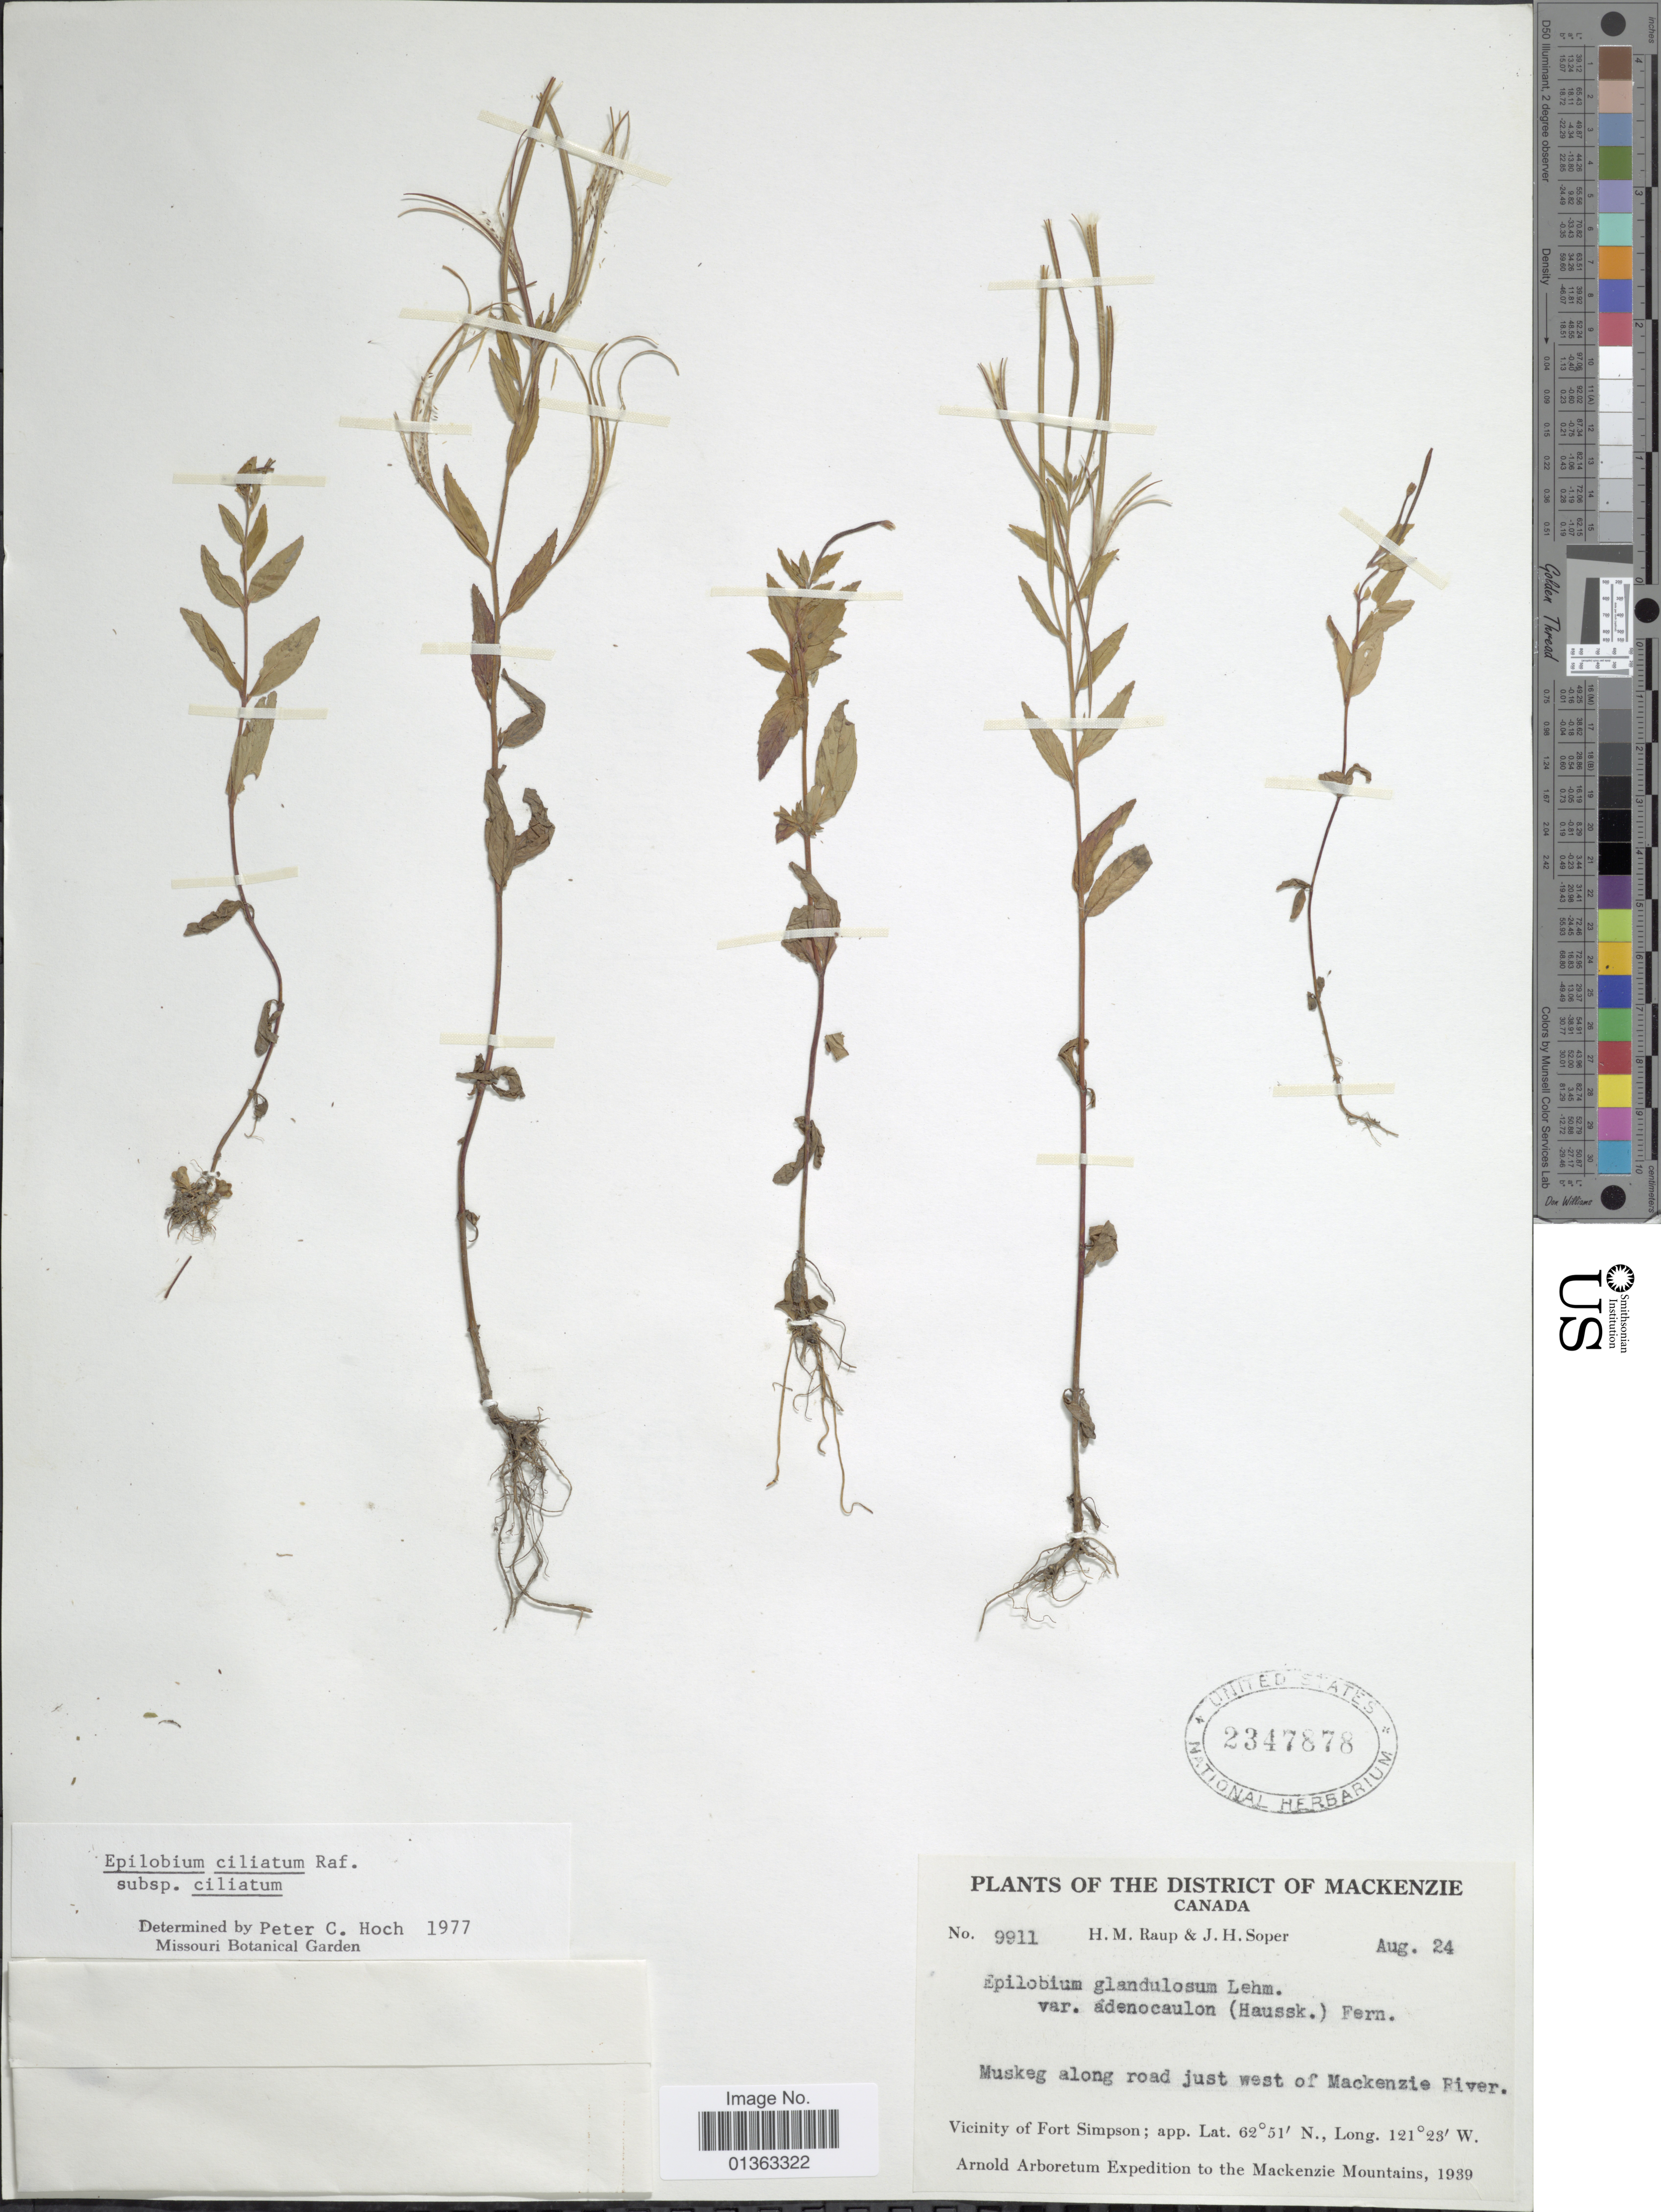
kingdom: Plantae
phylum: Tracheophyta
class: Magnoliopsida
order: Myrtales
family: Onagraceae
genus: Epilobium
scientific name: Epilobium ciliatum subsp. ciliatum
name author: Raf.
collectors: H. Raup & J. H. Soper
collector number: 9911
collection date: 1939-08-24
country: Canada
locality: Muskeg along road just west of Mackenzie River. Vicinity of Fort Simpson.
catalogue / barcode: US 2347878